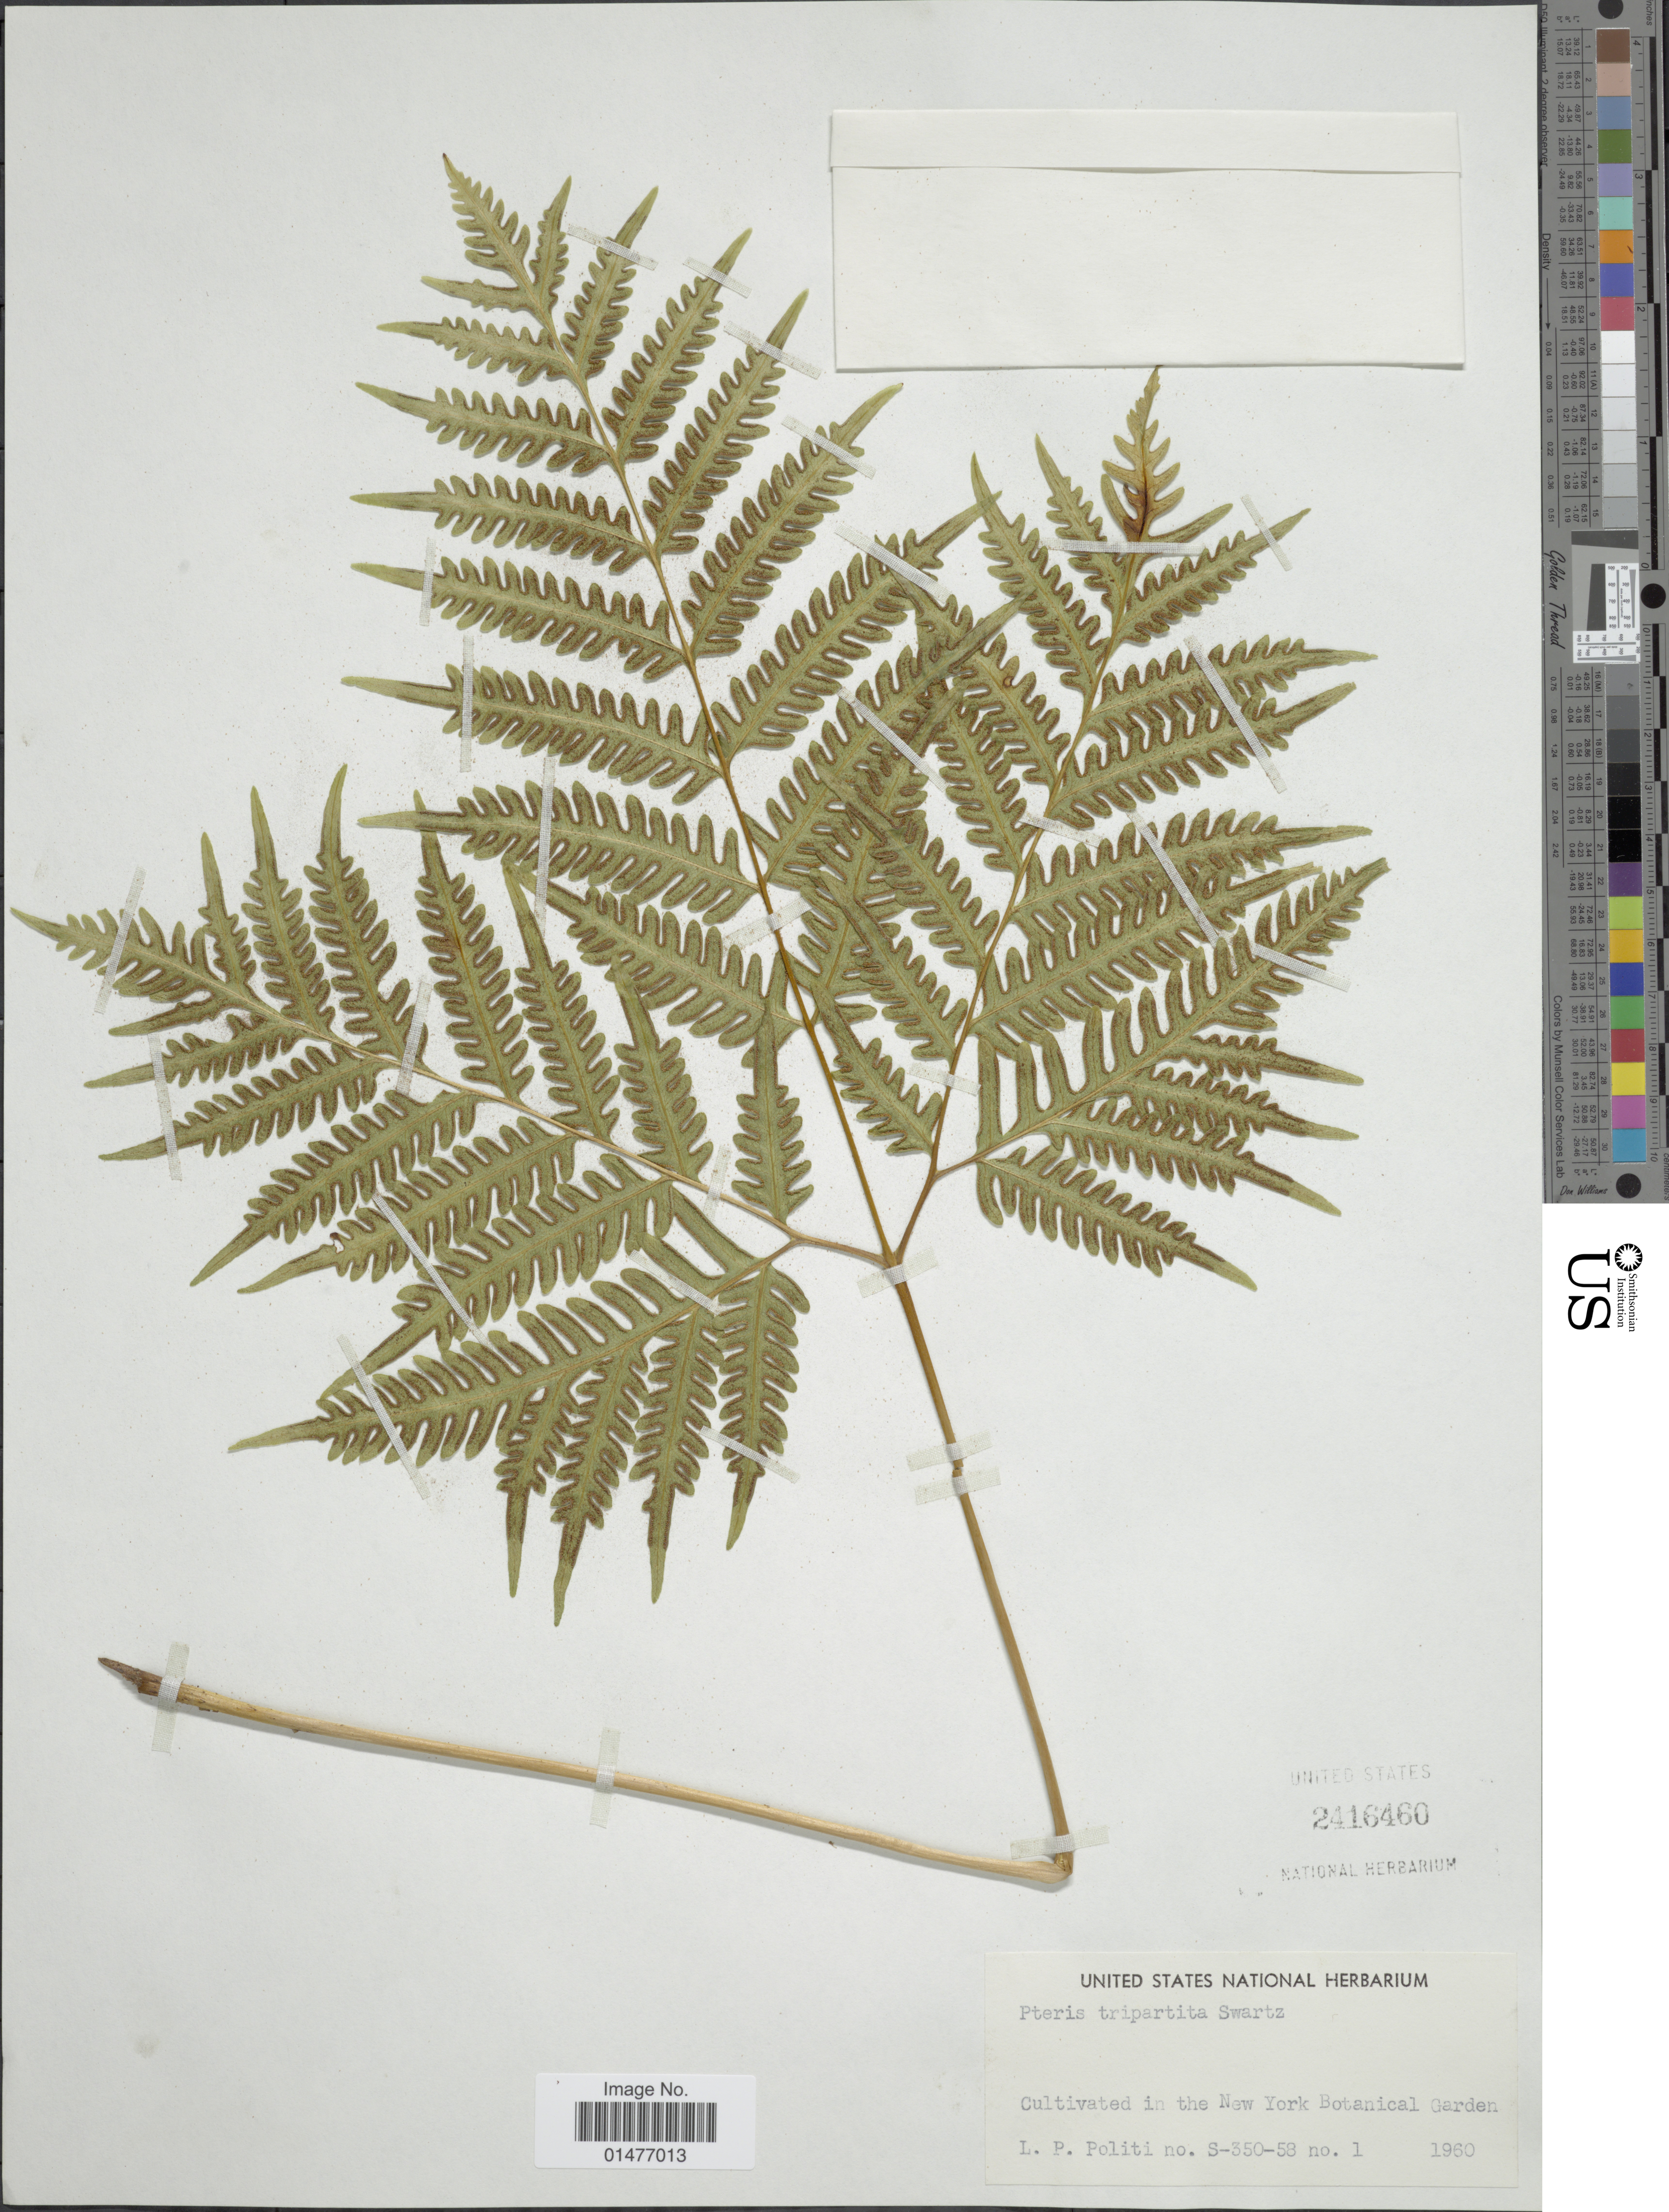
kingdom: Plantae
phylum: Tracheophyta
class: Polypodiopsida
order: Polypodiales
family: Pteridaceae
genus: Pteris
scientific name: Pteris tripartita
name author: Sw.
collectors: L. Politi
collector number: S-350-58/1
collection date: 1960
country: United States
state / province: New York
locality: In the New York Botanical Garden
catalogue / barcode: US 2416460